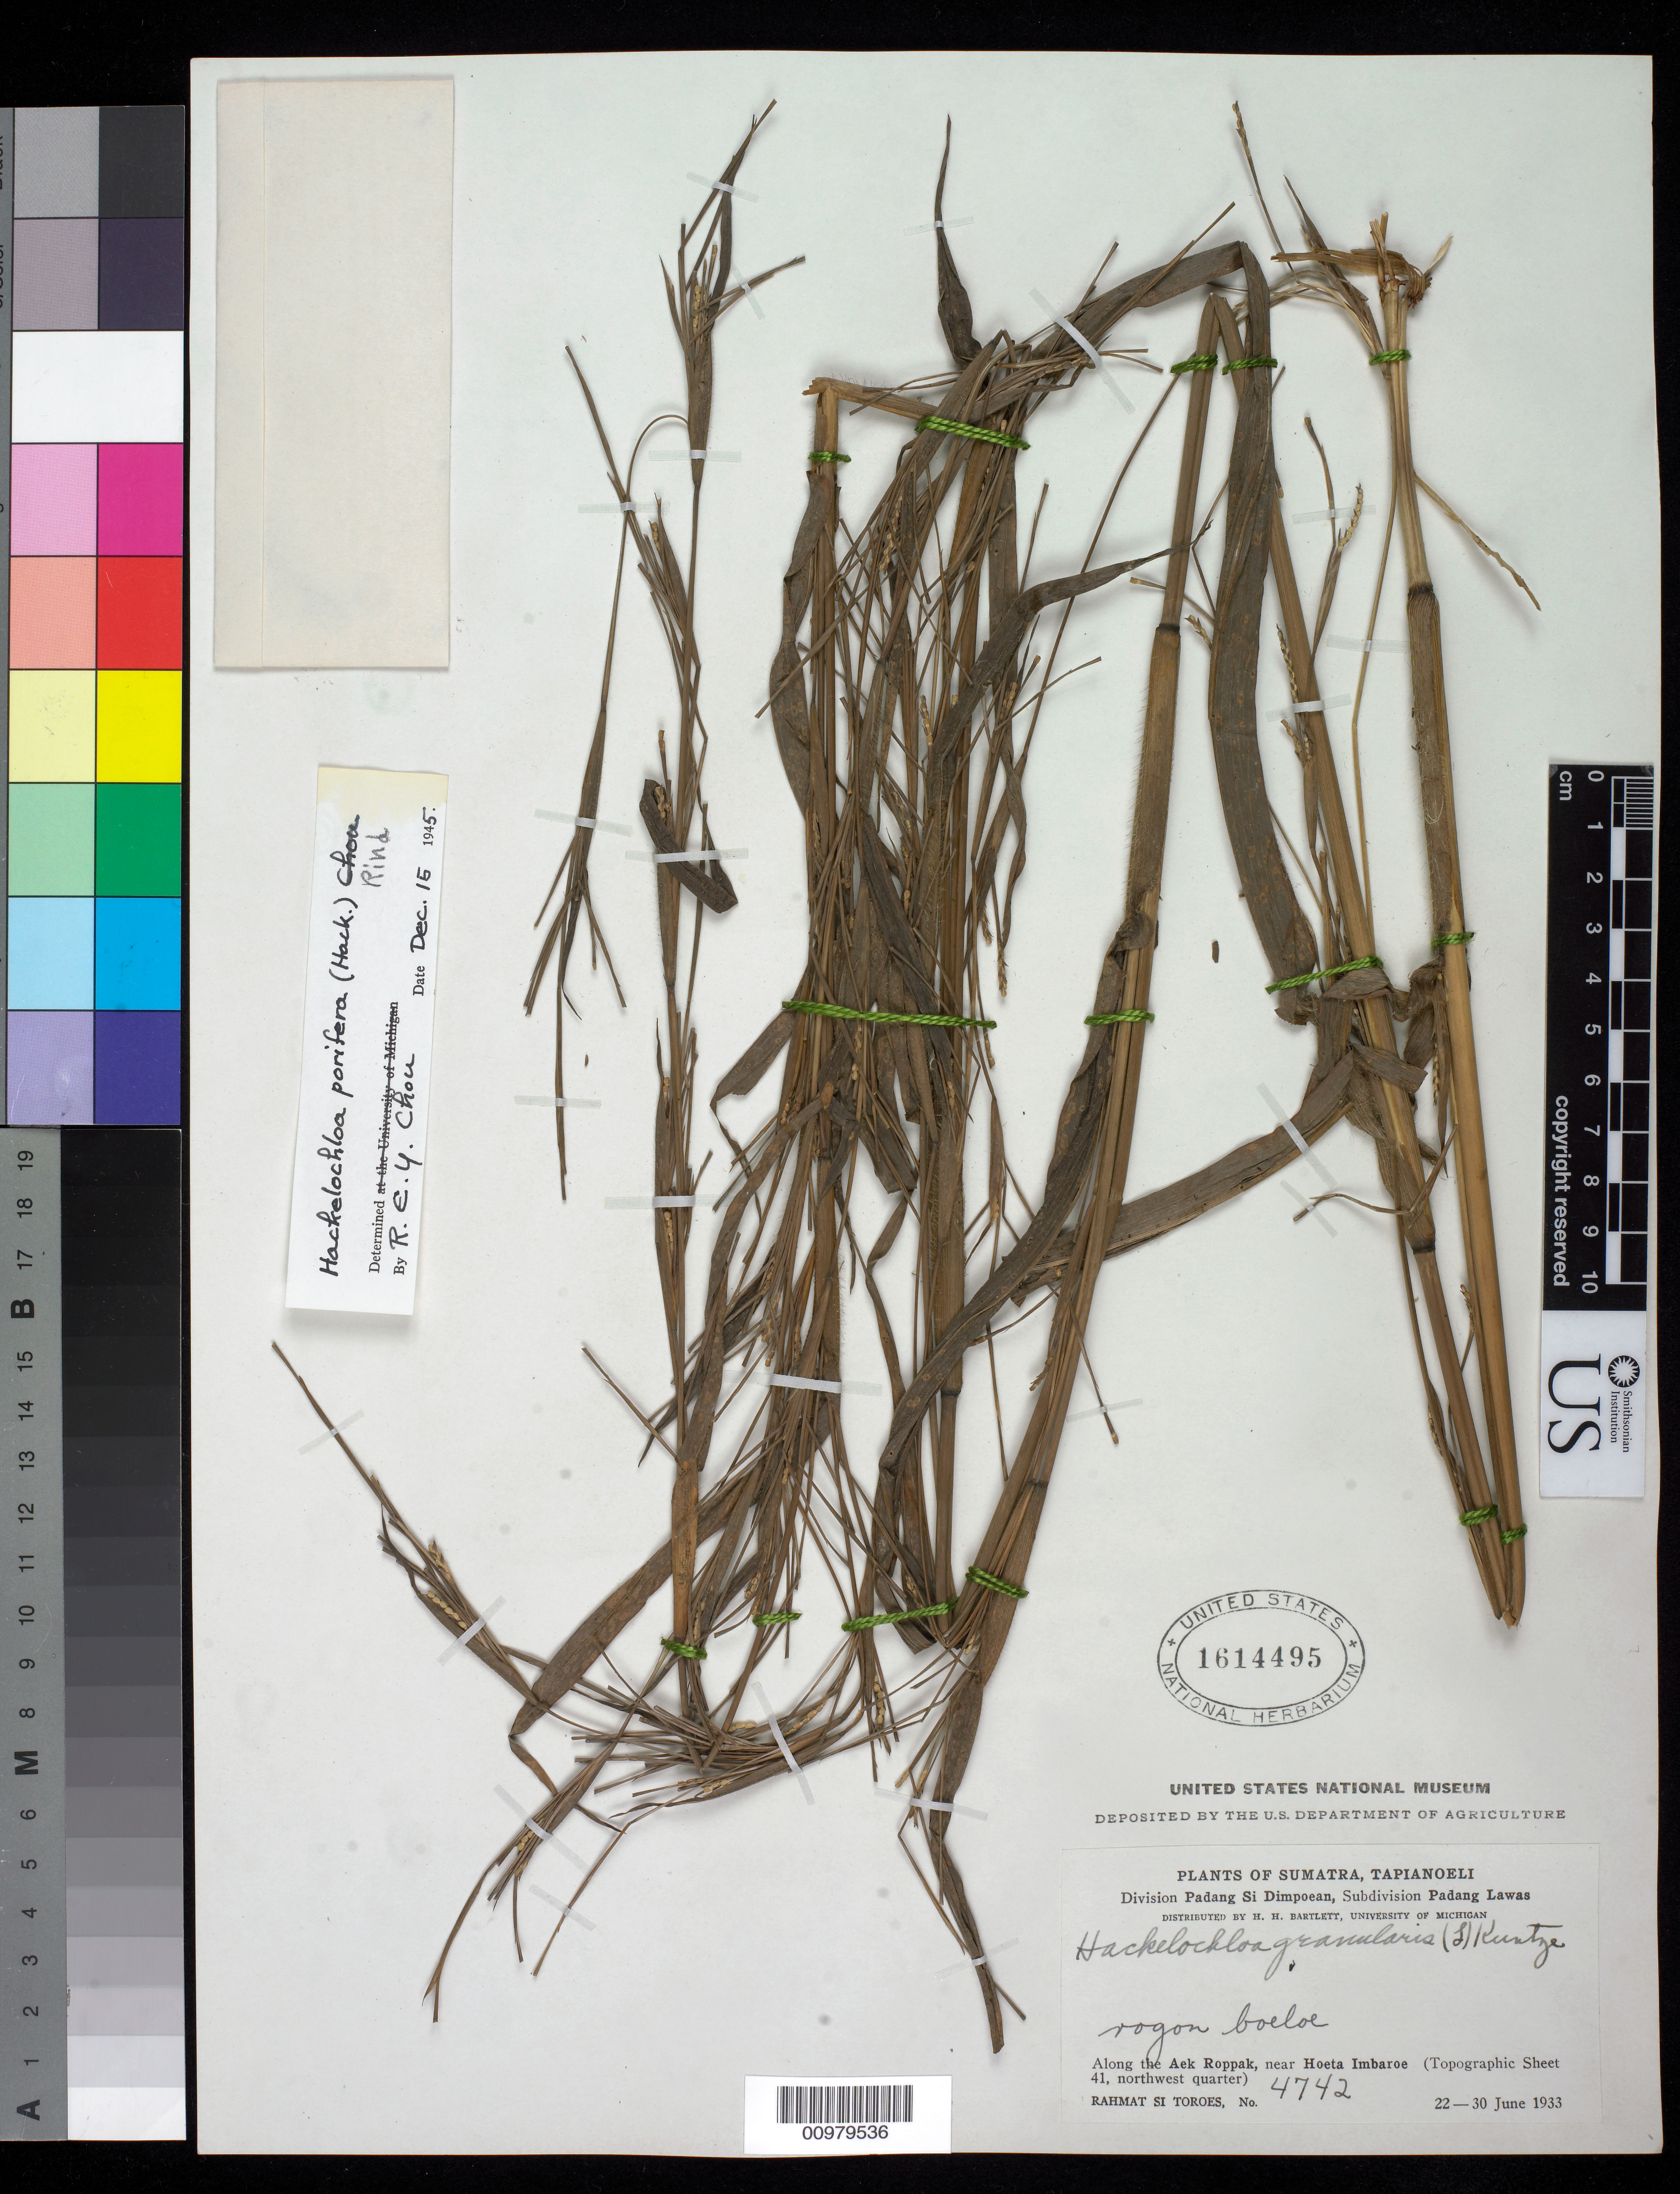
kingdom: Plantae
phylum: Tracheophyta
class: Liliopsida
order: Poales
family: Poaceae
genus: Hackelochloa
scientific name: Hackelochloa granularis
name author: (L.) Kuntze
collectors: Rahmat Si Boeea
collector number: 4742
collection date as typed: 22 Jun 1945 to 30 Jun 1945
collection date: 1945-06-22/1945-06-30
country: Indonesia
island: Sumatra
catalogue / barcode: US 1614495